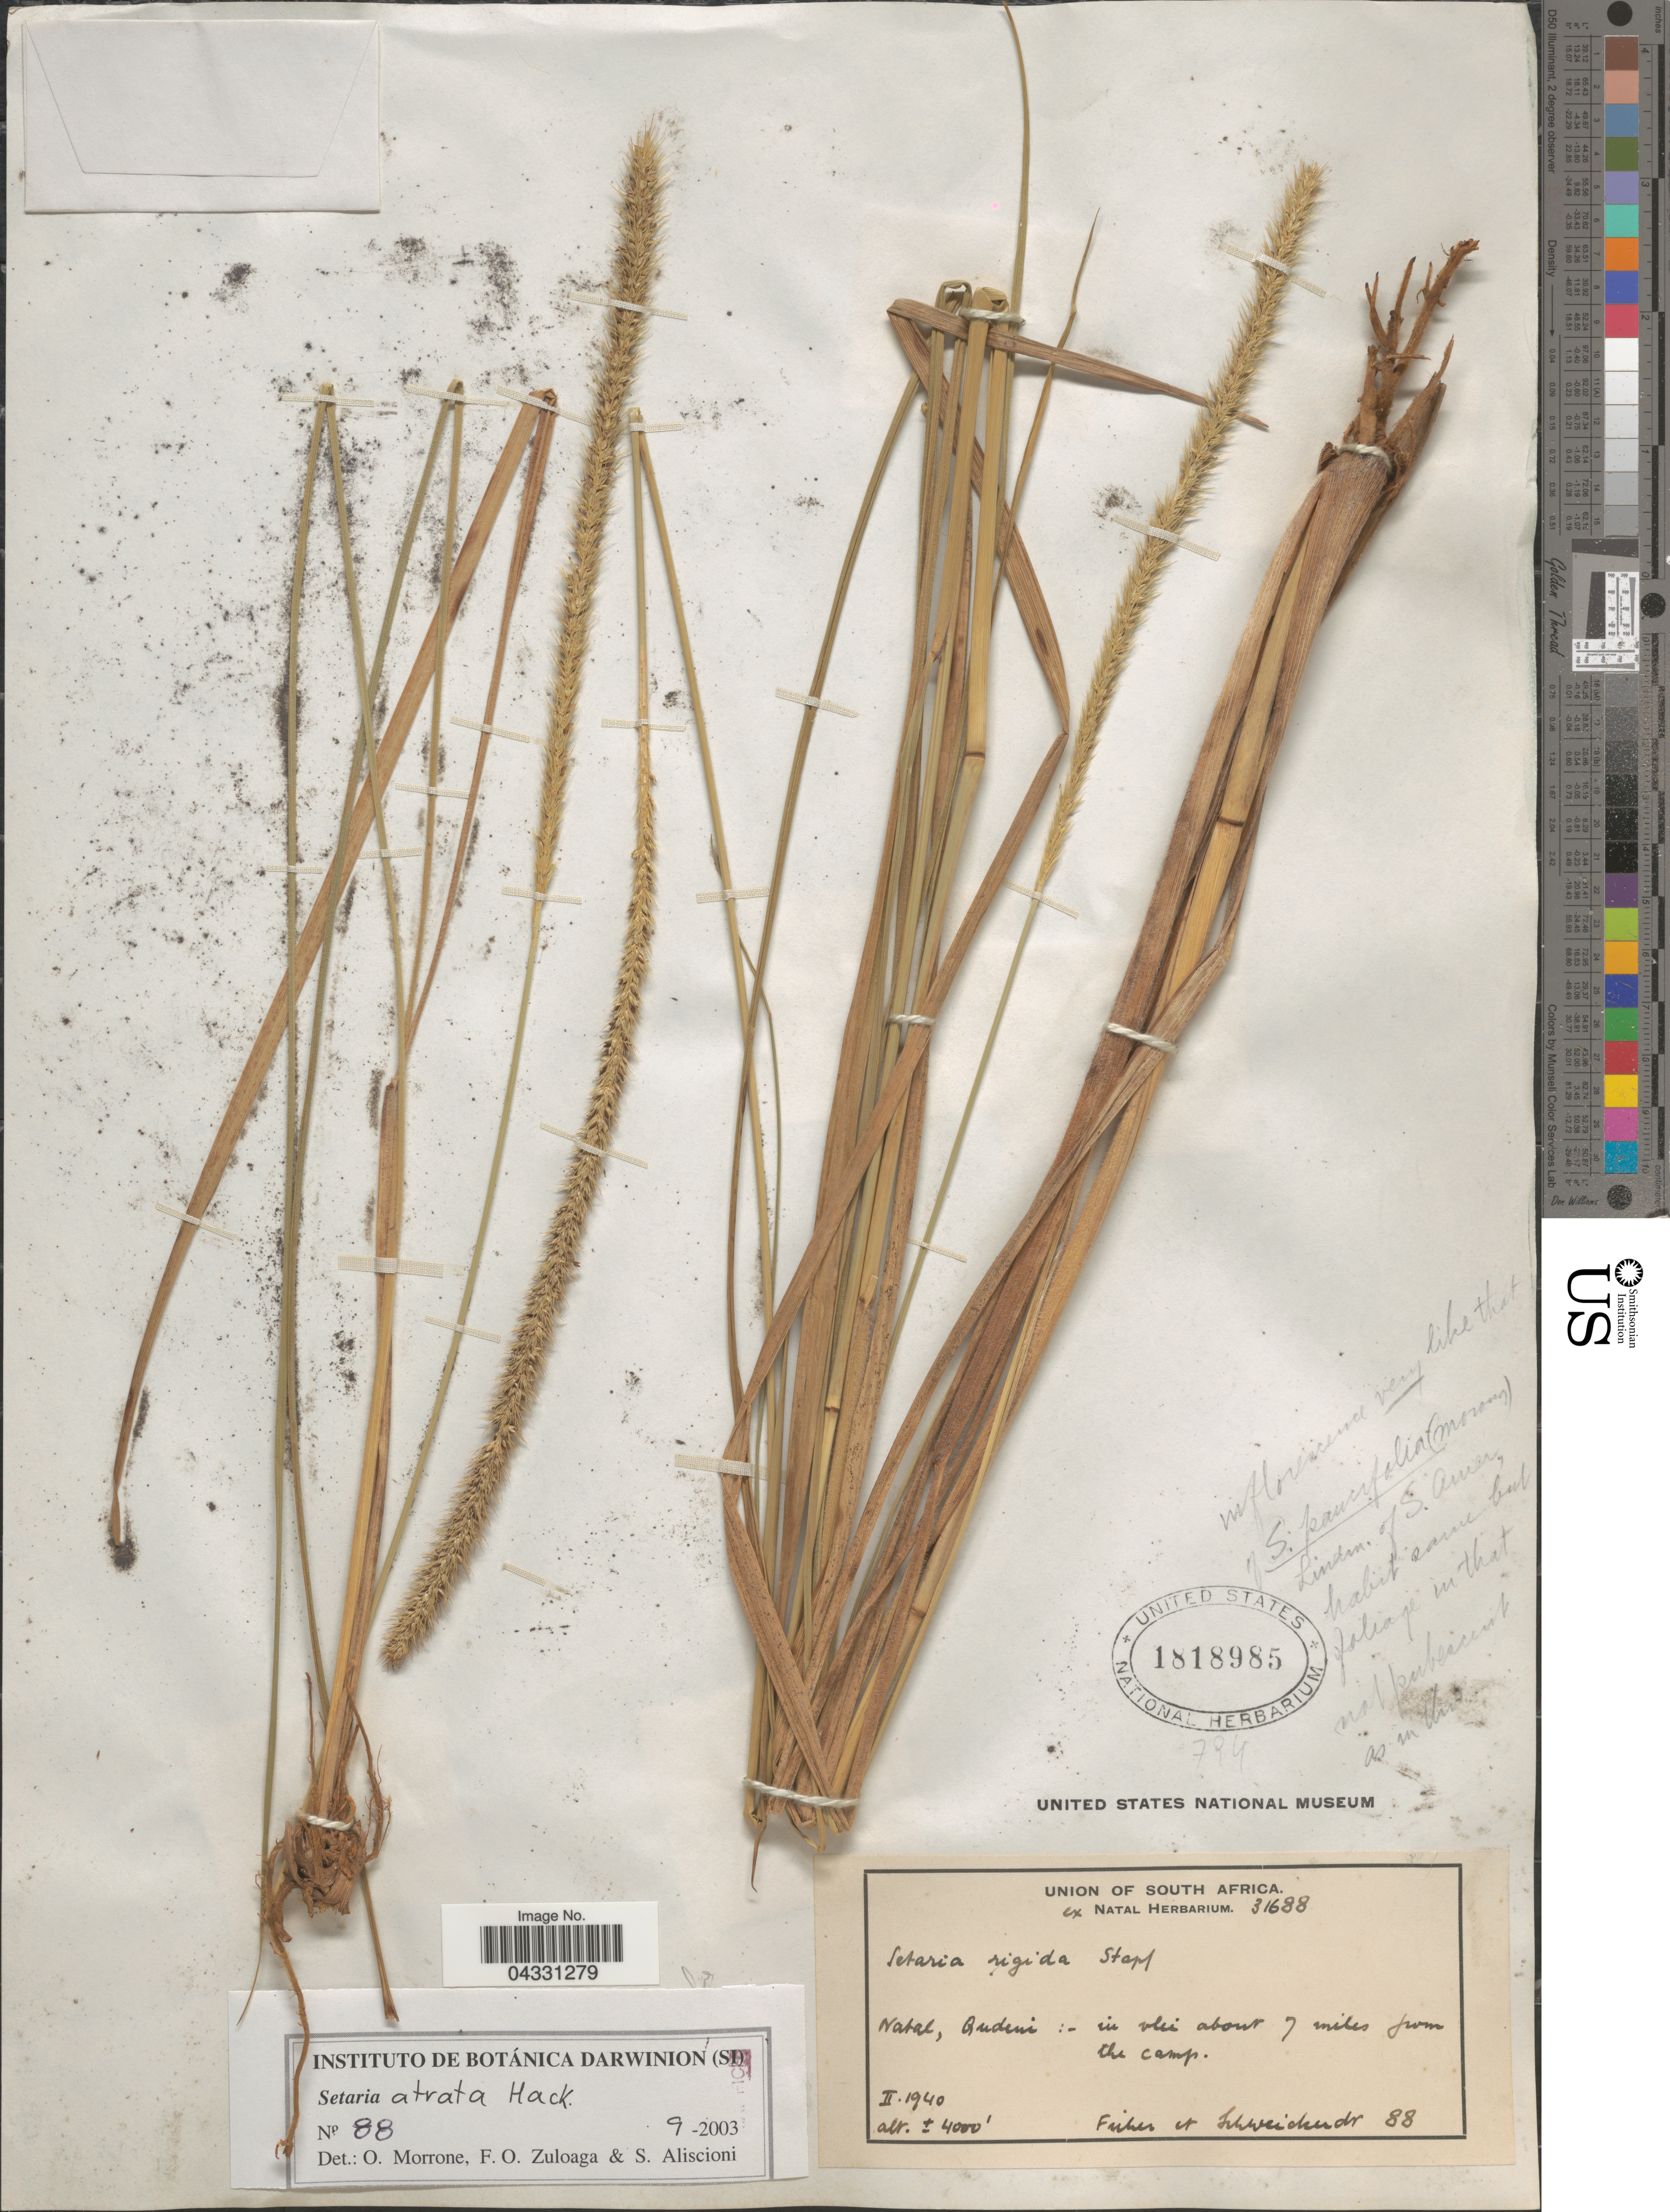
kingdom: Plantae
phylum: Tracheophyta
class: Liliopsida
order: Poales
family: Poaceae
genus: Setaria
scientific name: Setaria atrata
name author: Hack. ex Engl.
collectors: -- Fisher & -. Schweickerdt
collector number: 88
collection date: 1940-02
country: South Africa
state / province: KwaZulu-Natal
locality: Union Of South Africa. Natal, Qudeni:- in vlei about 7 miles fom the camp.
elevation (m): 1219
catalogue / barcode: US 1818985